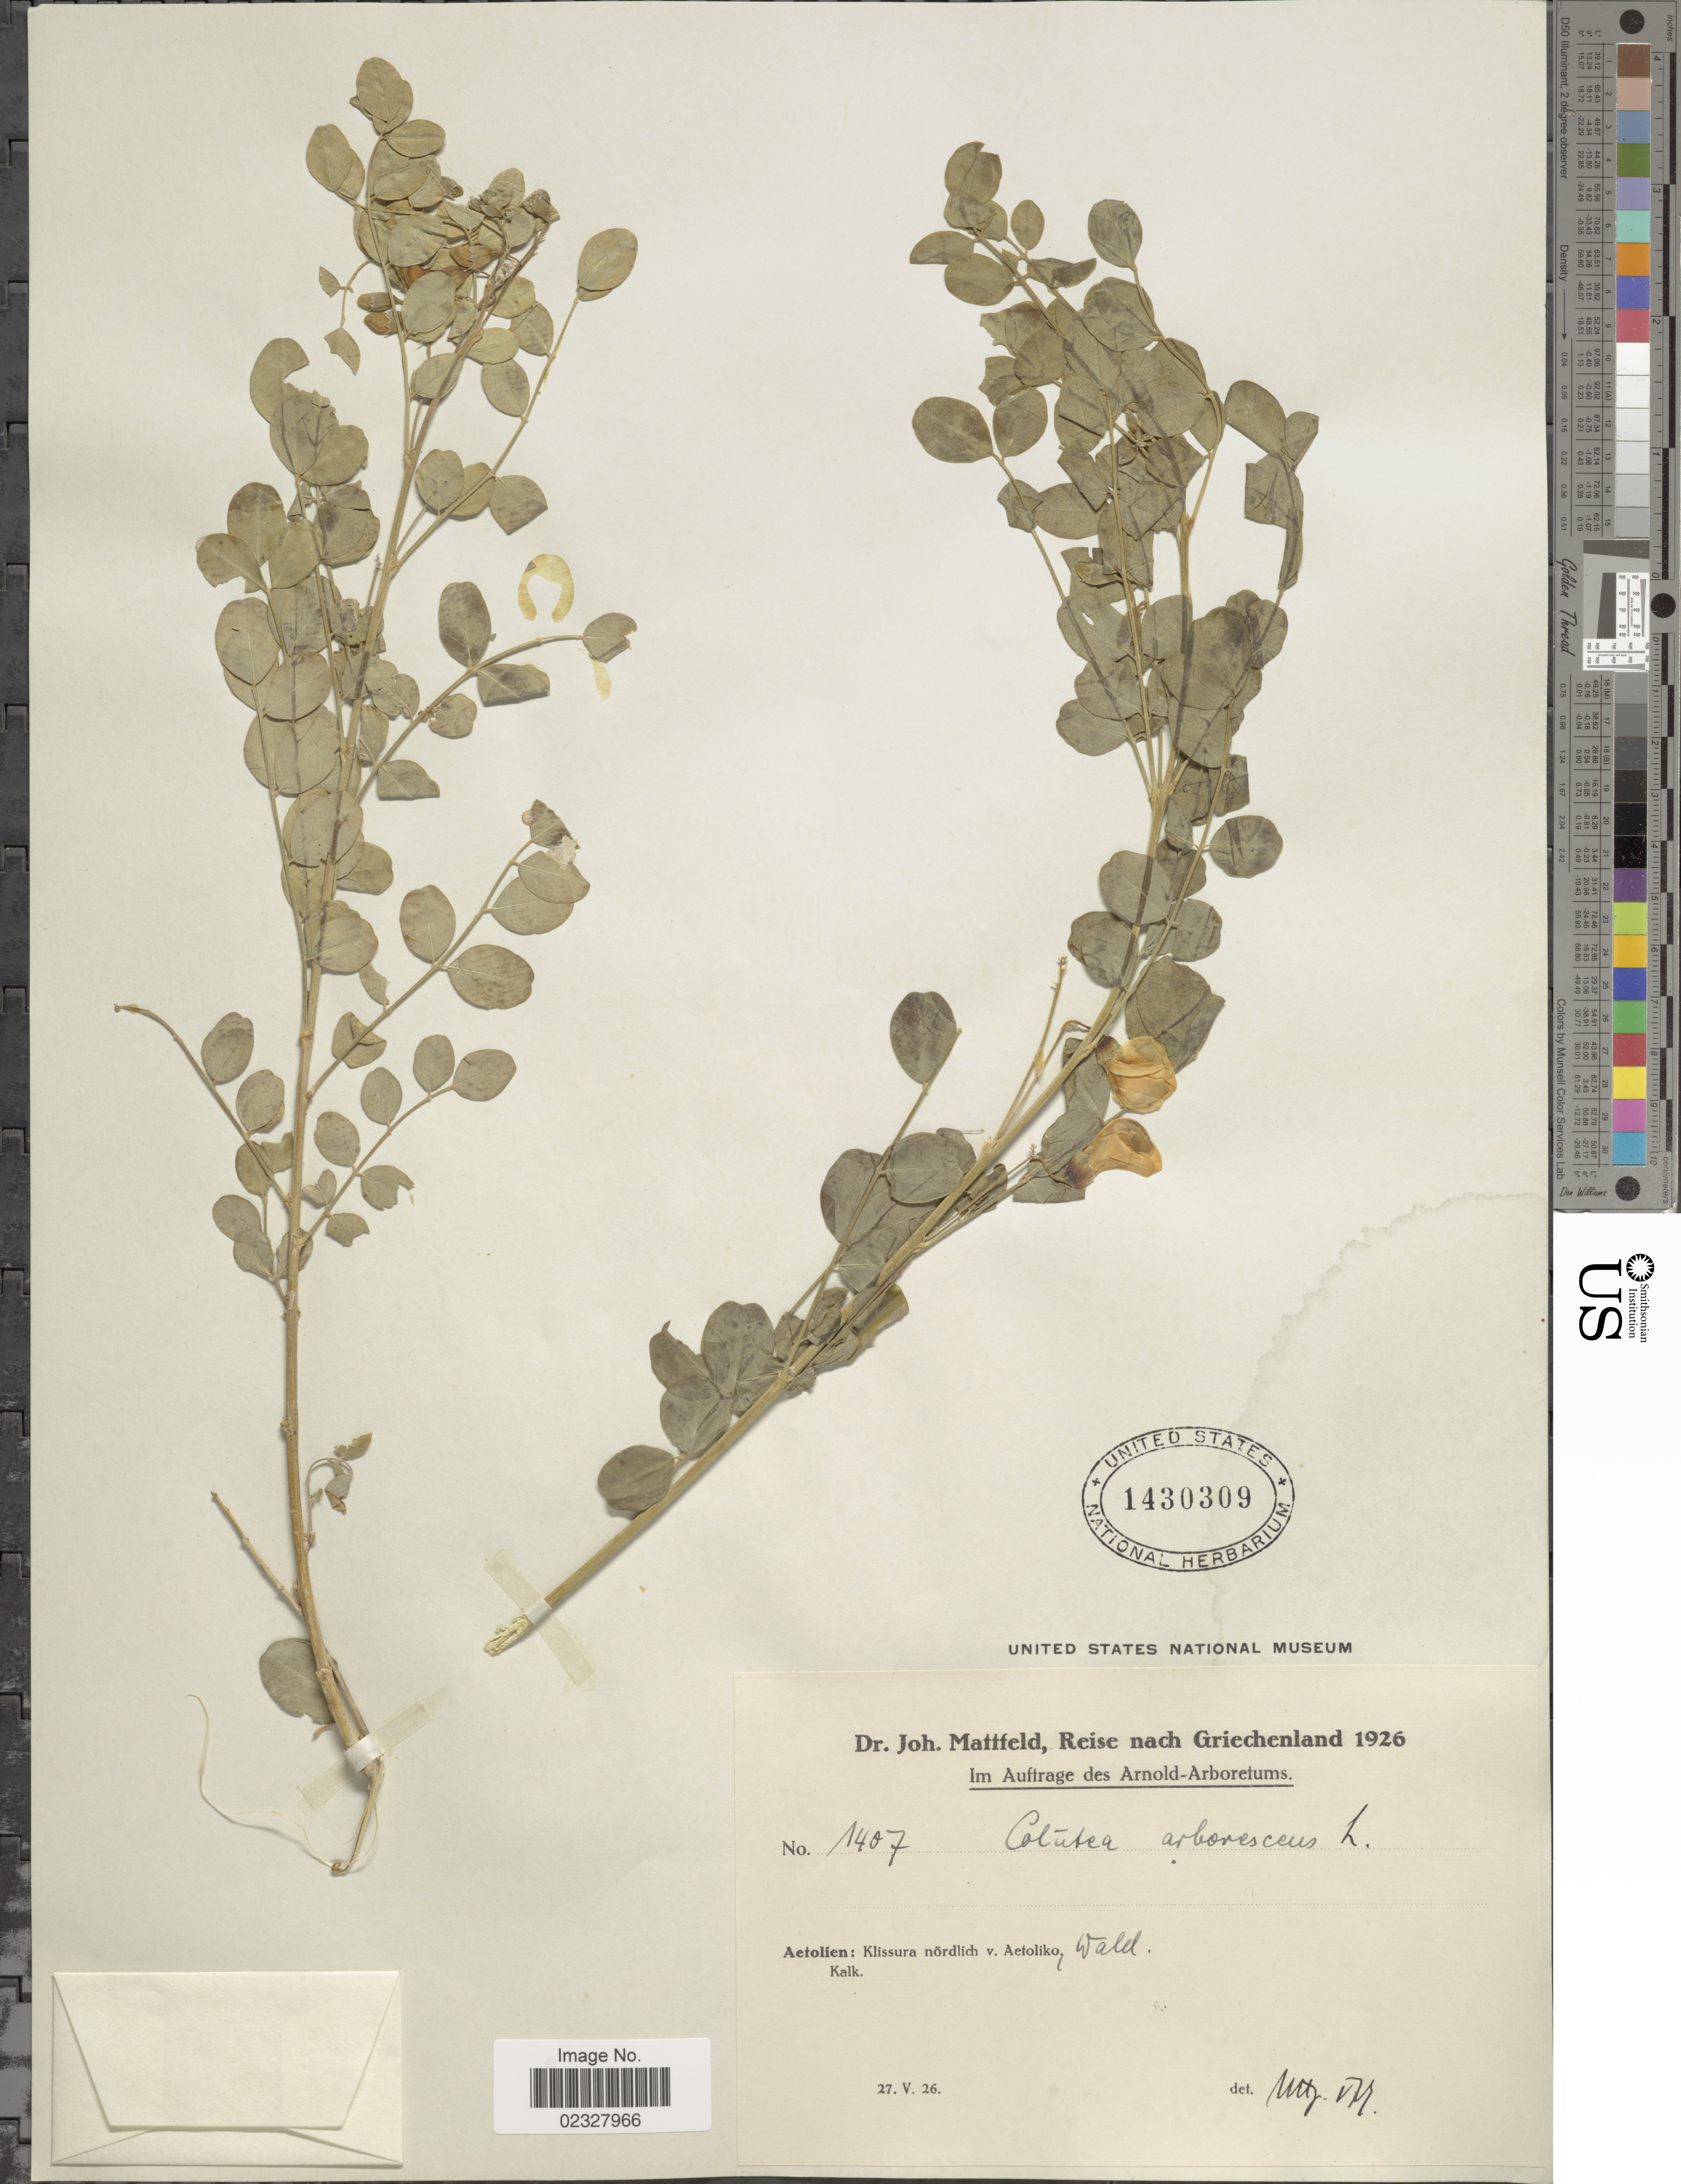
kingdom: Plantae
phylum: Tracheophyta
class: Magnoliopsida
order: Fabales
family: Fabaceae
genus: Colutea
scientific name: Colutea arborescens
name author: L.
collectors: J. Mattfeld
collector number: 1407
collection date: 1926-05-27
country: Greece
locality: AetolienL Klissura nordlich v. Aetoliko, Wald. Kalk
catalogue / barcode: US 1430309